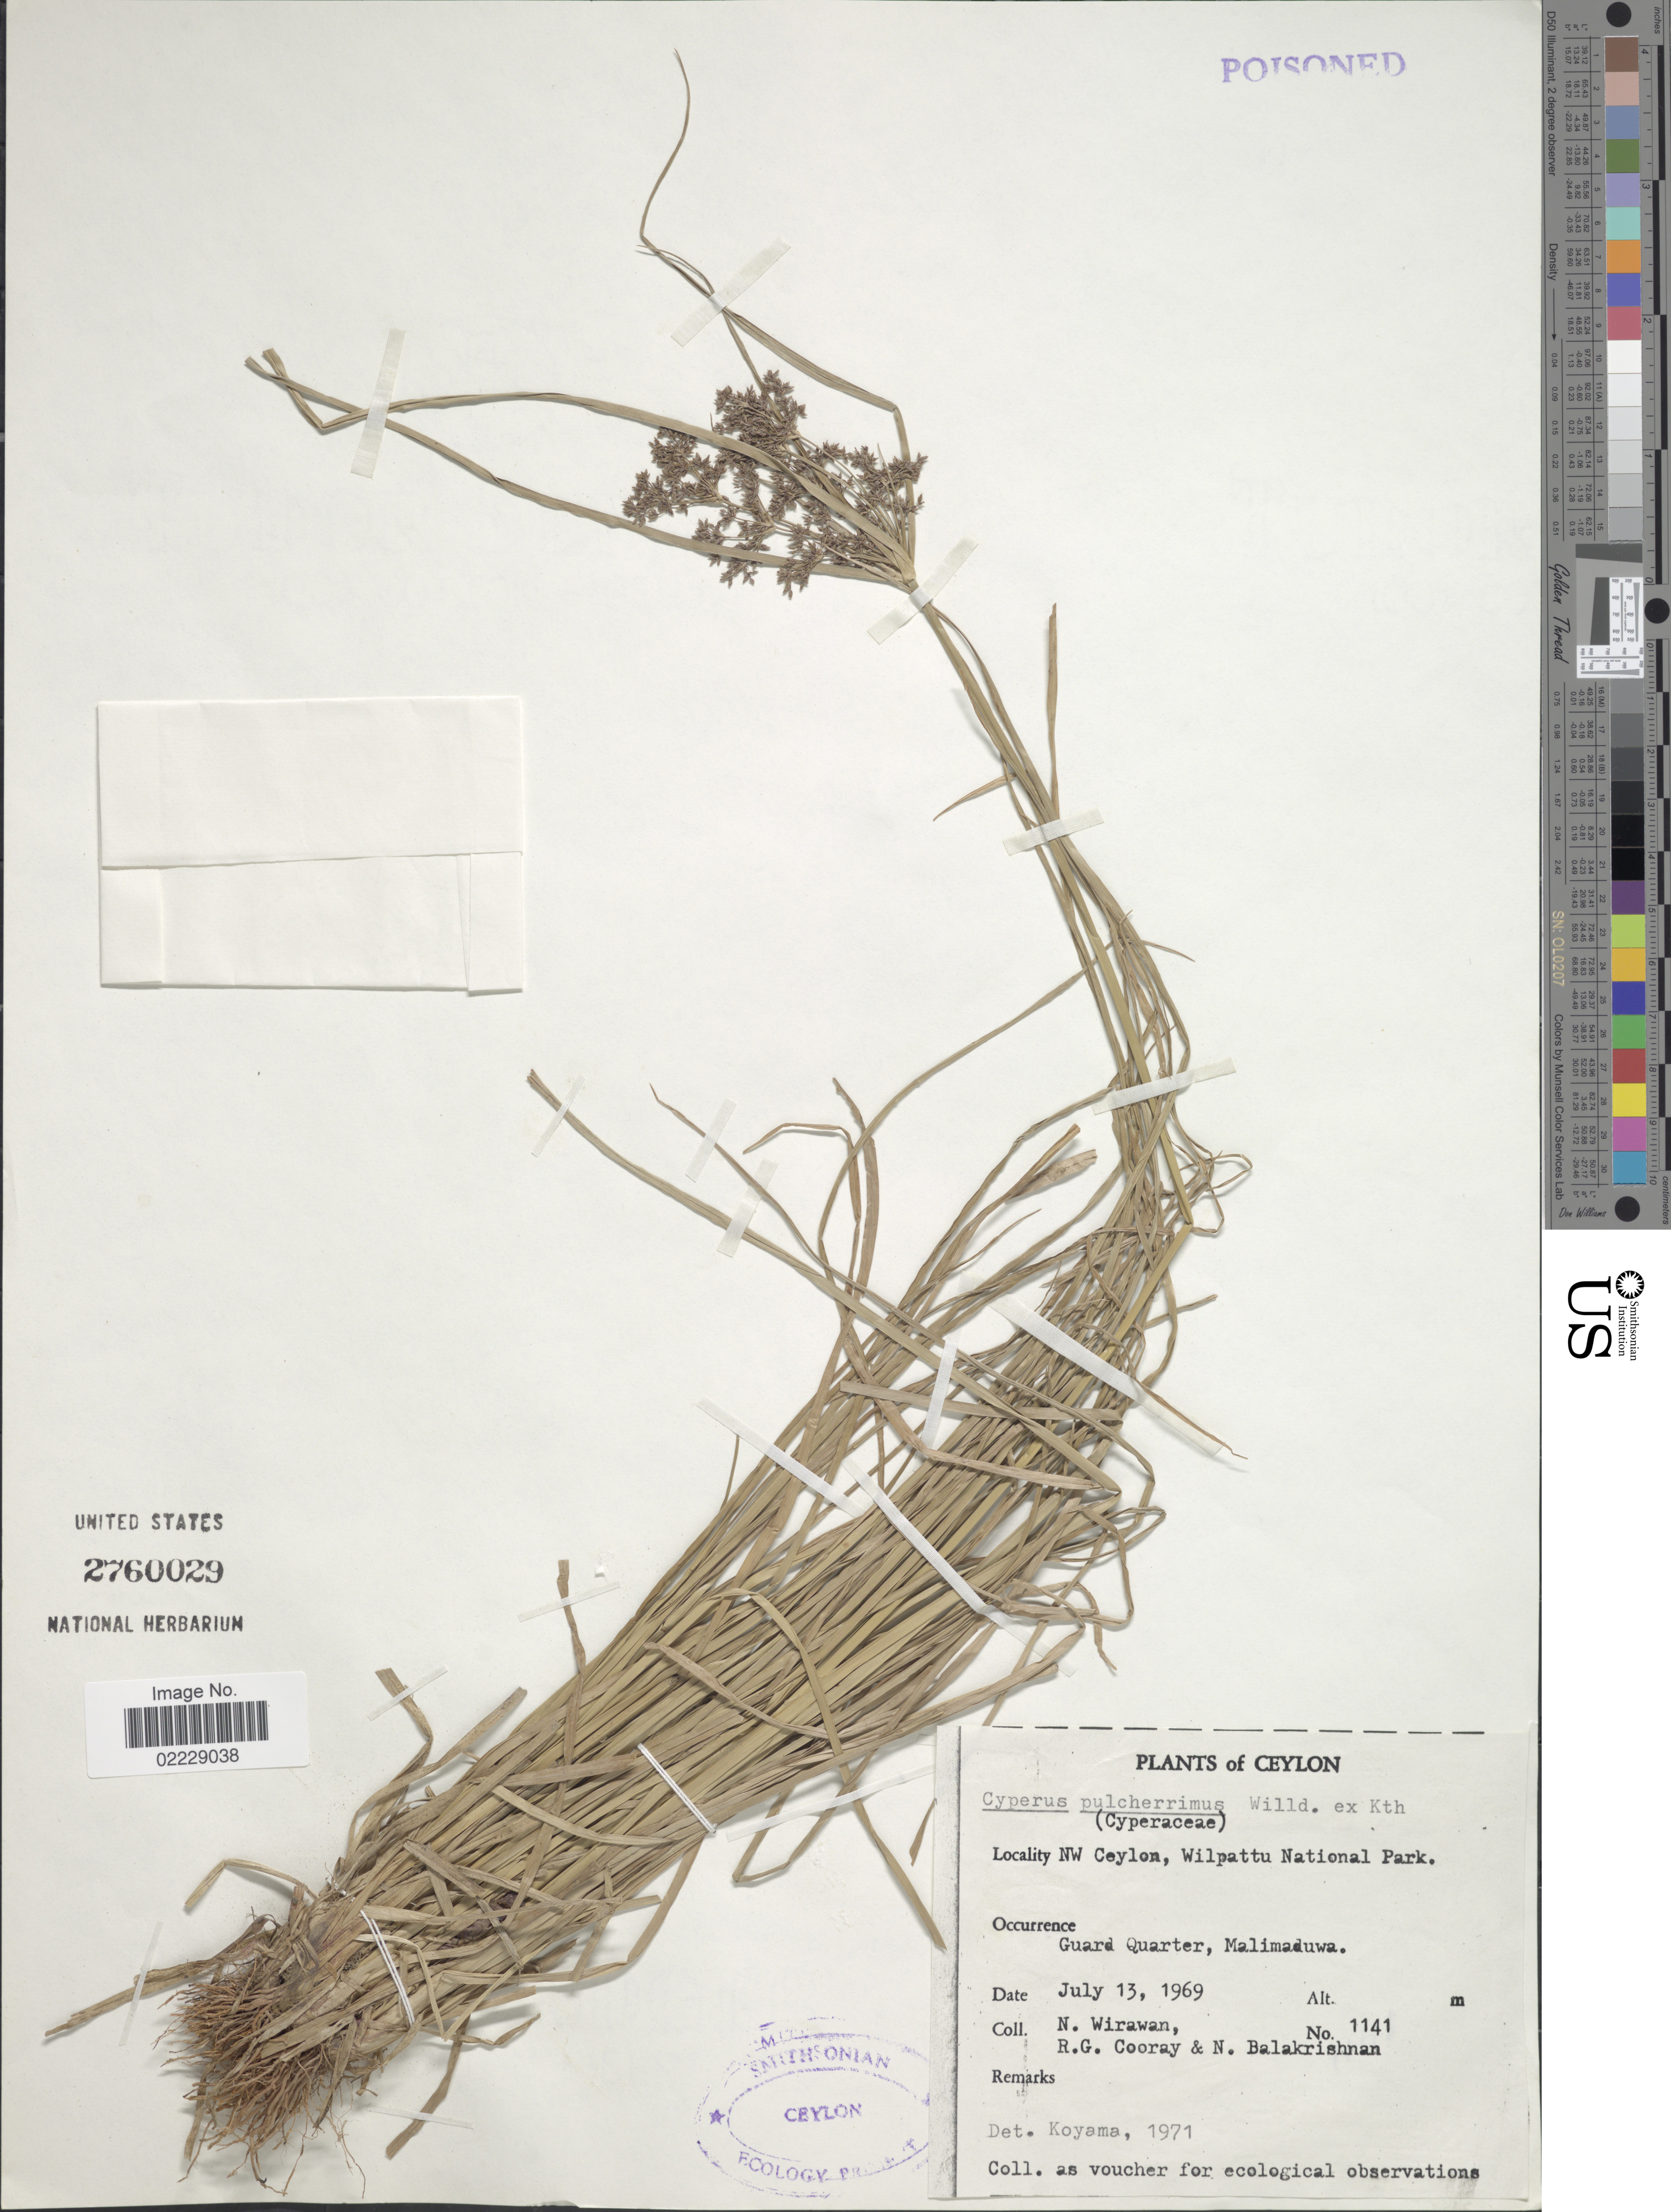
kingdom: Plantae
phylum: Tracheophyta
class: Liliopsida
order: Poales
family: Cyperaceae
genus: Cyperus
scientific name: Cyperus pulcherrimus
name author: Kunth ex Willd.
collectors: N. Wirawan, R. Cooray & N. Balakrishnan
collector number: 1141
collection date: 1969-07-13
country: Sri Lanka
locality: Ceylon. NW Ceylon, Wilpattu National Park. Guard Quarter, Malimaduwa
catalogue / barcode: US 2760029